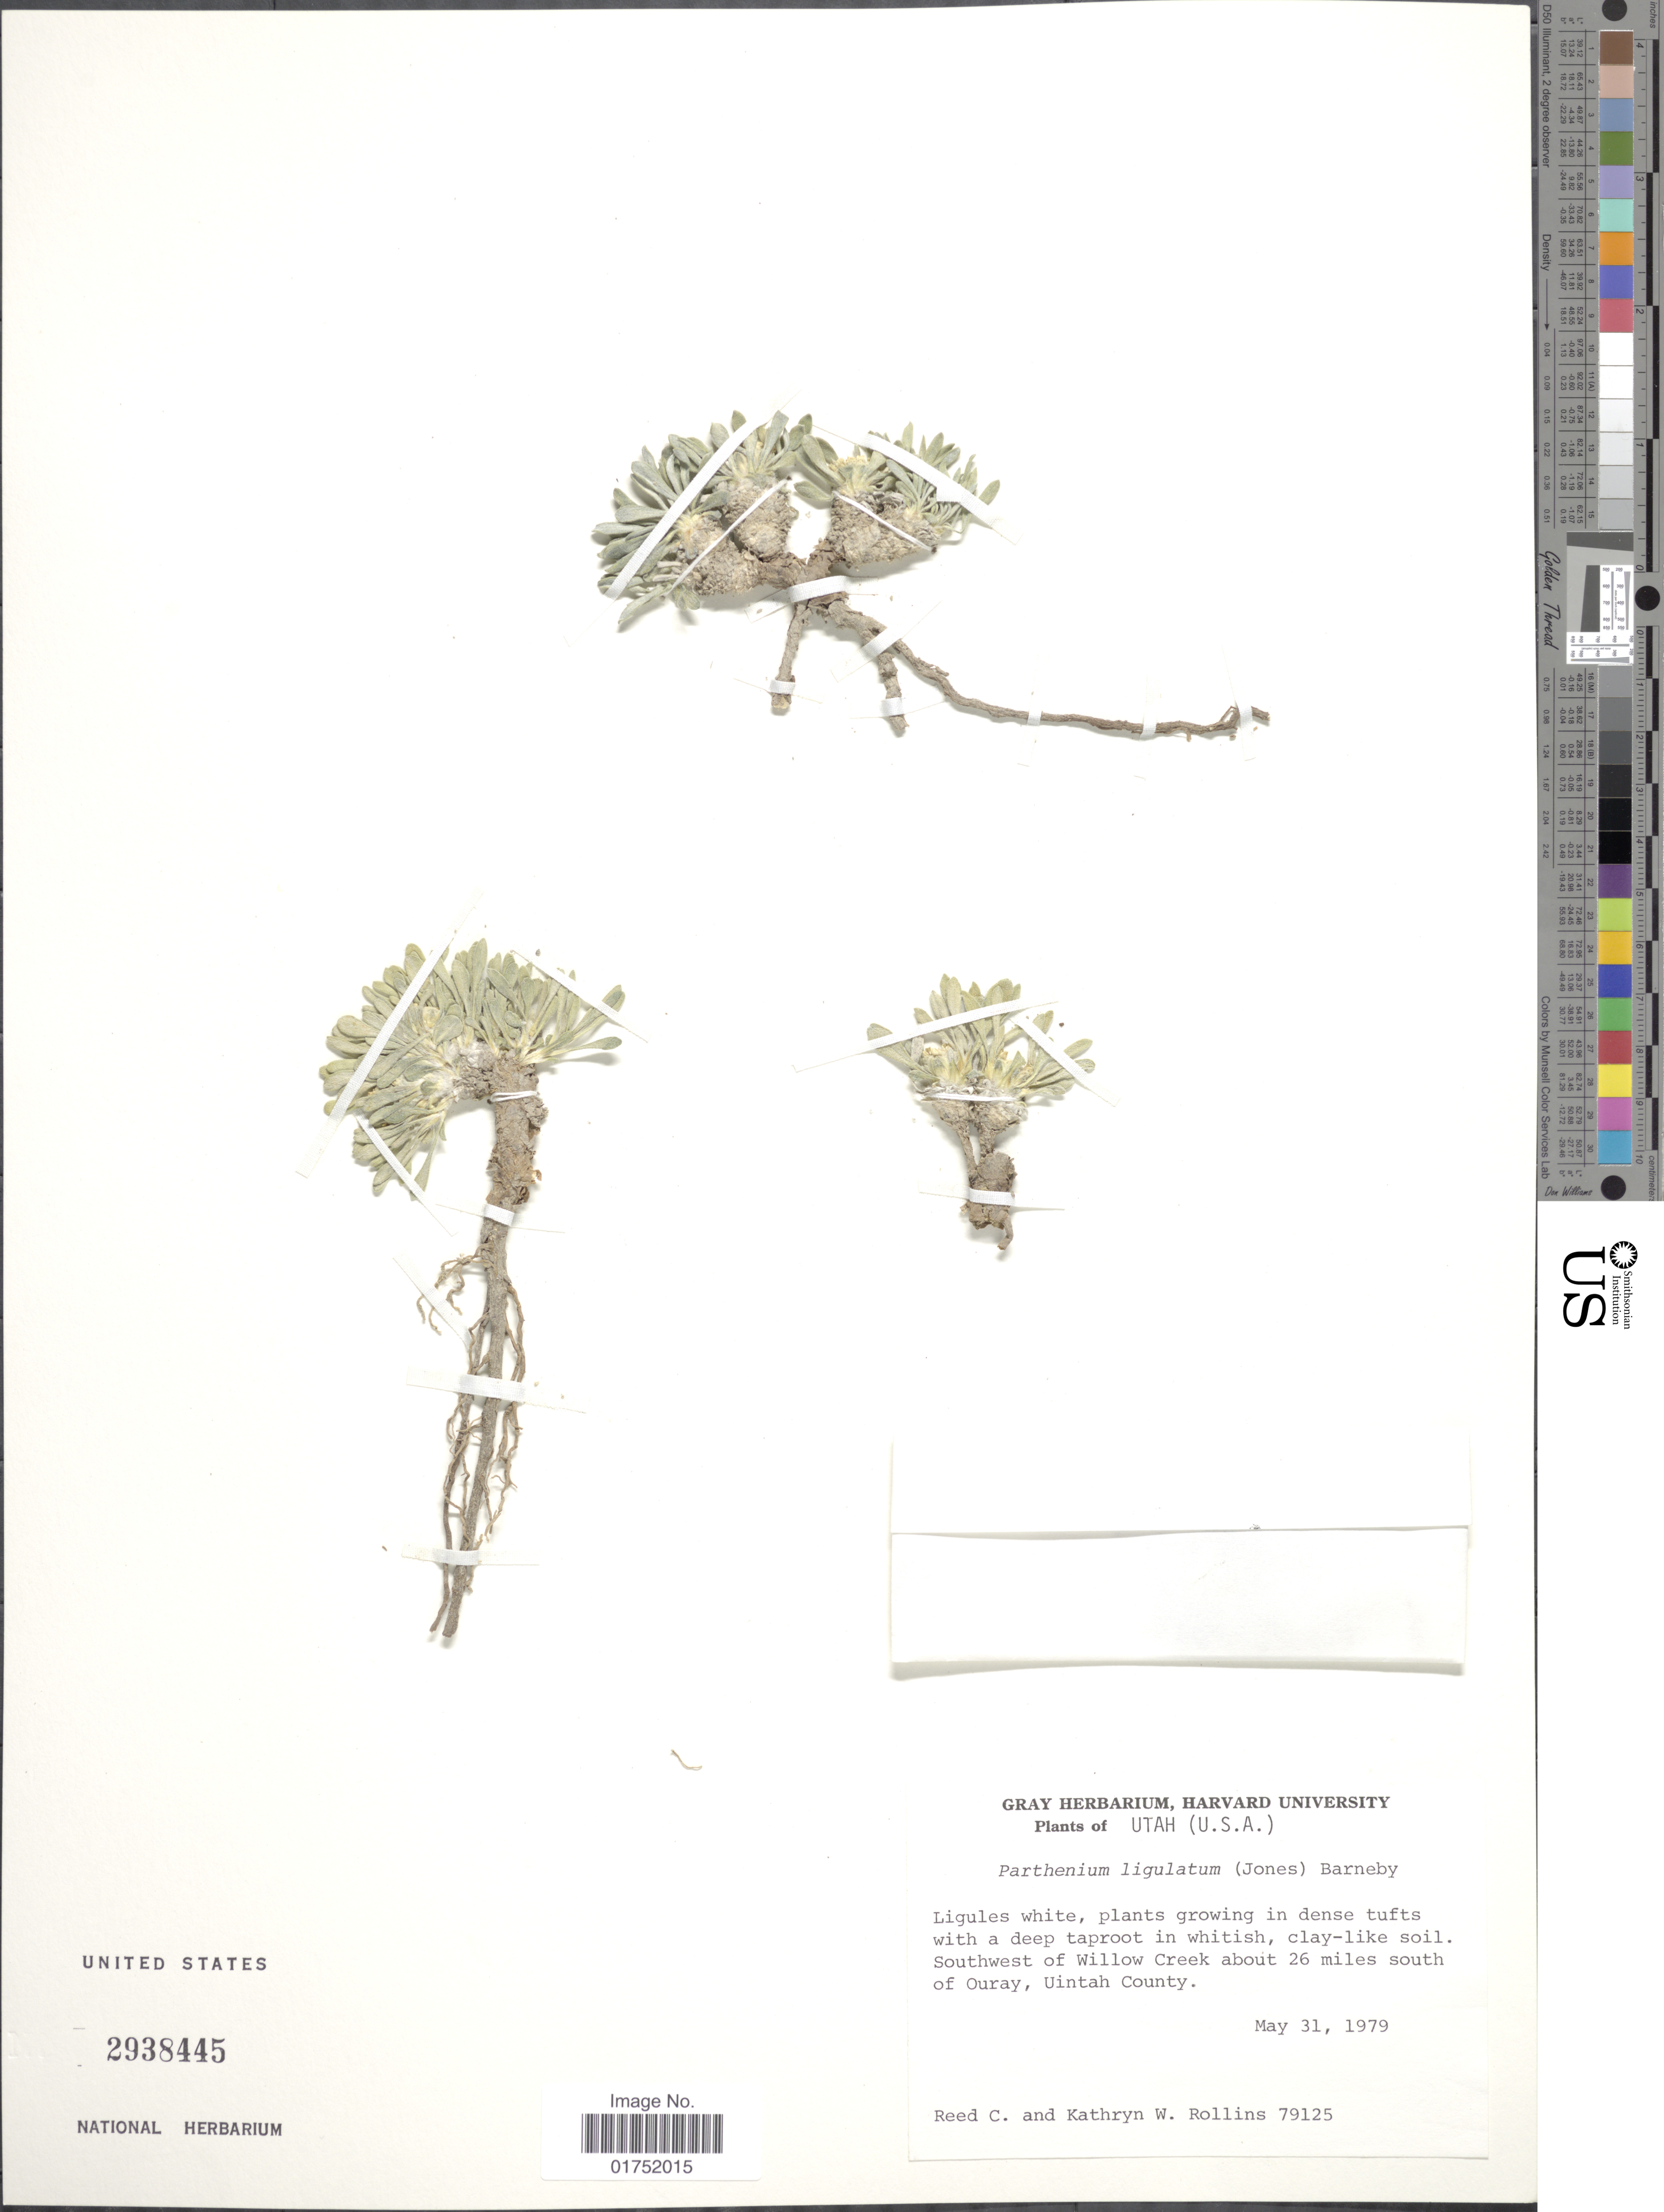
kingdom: Plantae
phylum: Tracheophyta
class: Magnoliopsida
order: Asterales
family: Asteraceae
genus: Parthenium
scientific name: Parthenium ligulatum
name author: (M.E. Jones) Roll.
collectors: R. C. Rollins & K. W. Rollins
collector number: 79125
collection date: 1979-05-31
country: United States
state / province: Utah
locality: U.S.A., southwest of Willow Creek about 26 miles south of Ouray, Uintah County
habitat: light colored limy shale knoll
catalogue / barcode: US 2938445